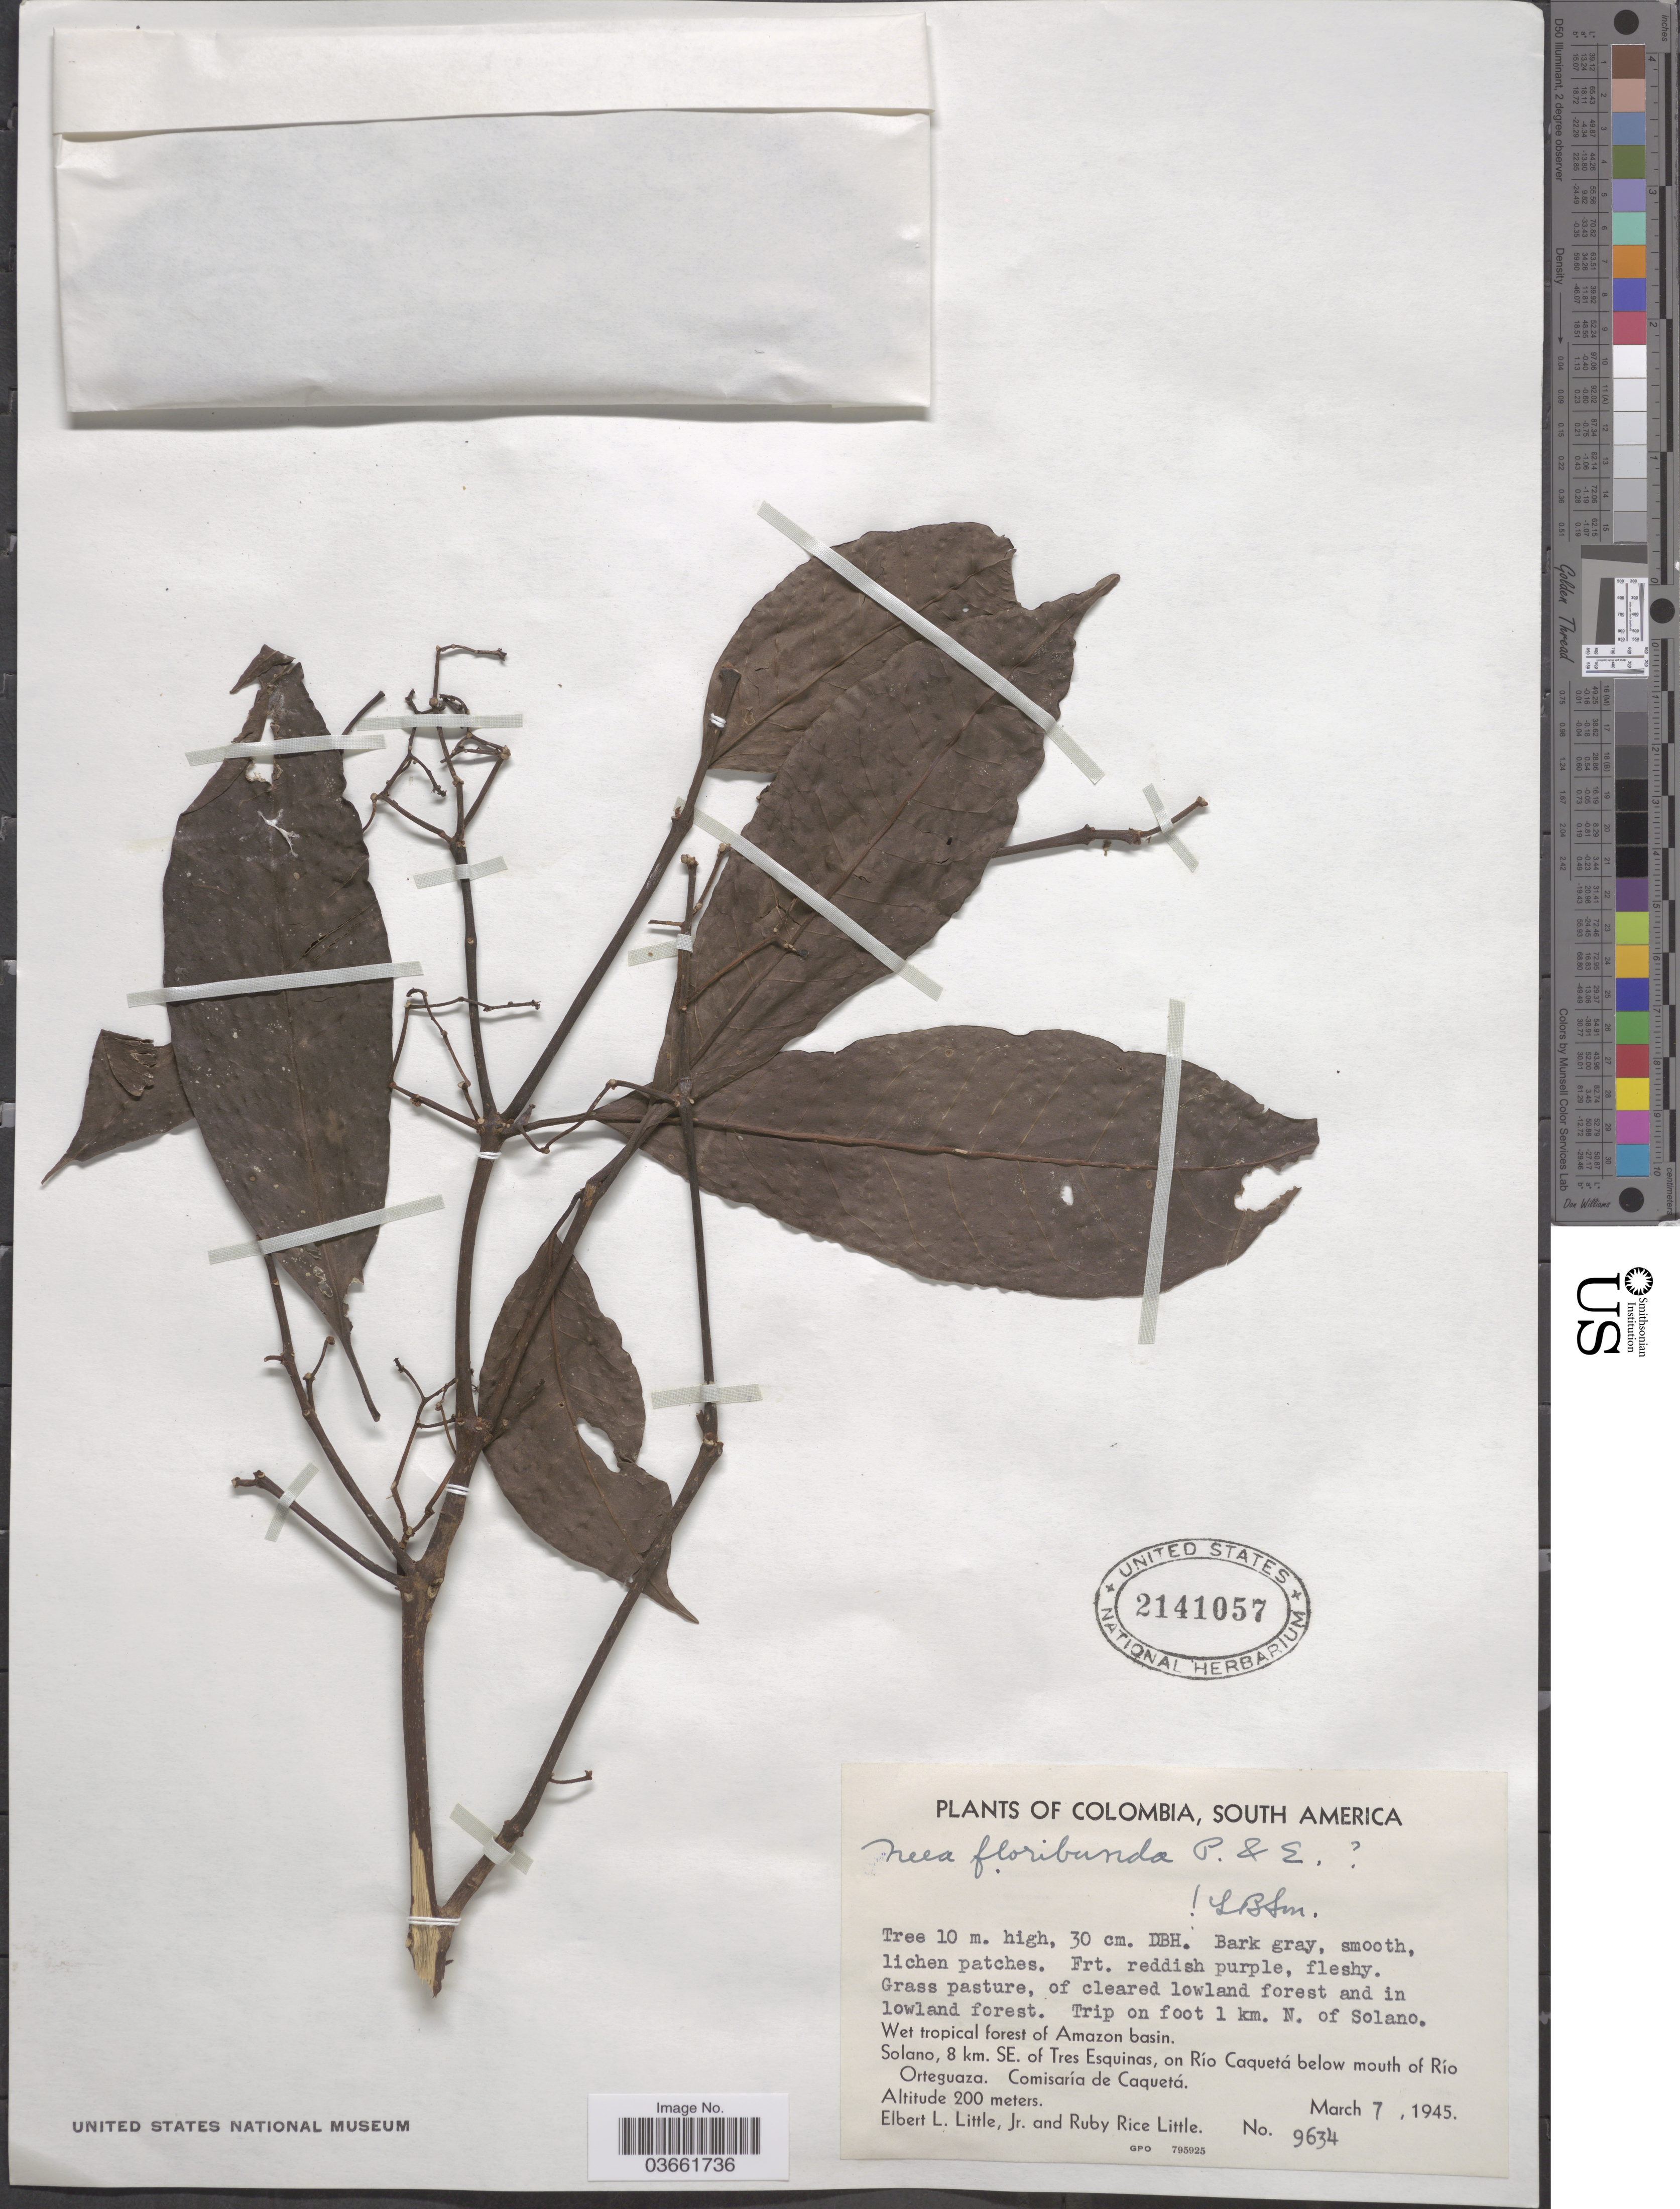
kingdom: Plantae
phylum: Tracheophyta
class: Magnoliopsida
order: Caryophyllales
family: Nyctaginaceae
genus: Neea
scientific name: Neea floribunda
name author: Poepp. & Endl.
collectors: E. L. Little & R. R. Little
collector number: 9634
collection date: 1945-03-07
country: Colombia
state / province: Caquetá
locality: Trip on foot 1 km. N. of Solano. Wet tropical forest of Amazon basin. Solano, 8 km. SE. of Tres Esquinas, on Río Caquetá below mouth of Río Orteguaza. Comisaría de Caquetá.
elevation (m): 200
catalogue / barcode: US 2141057